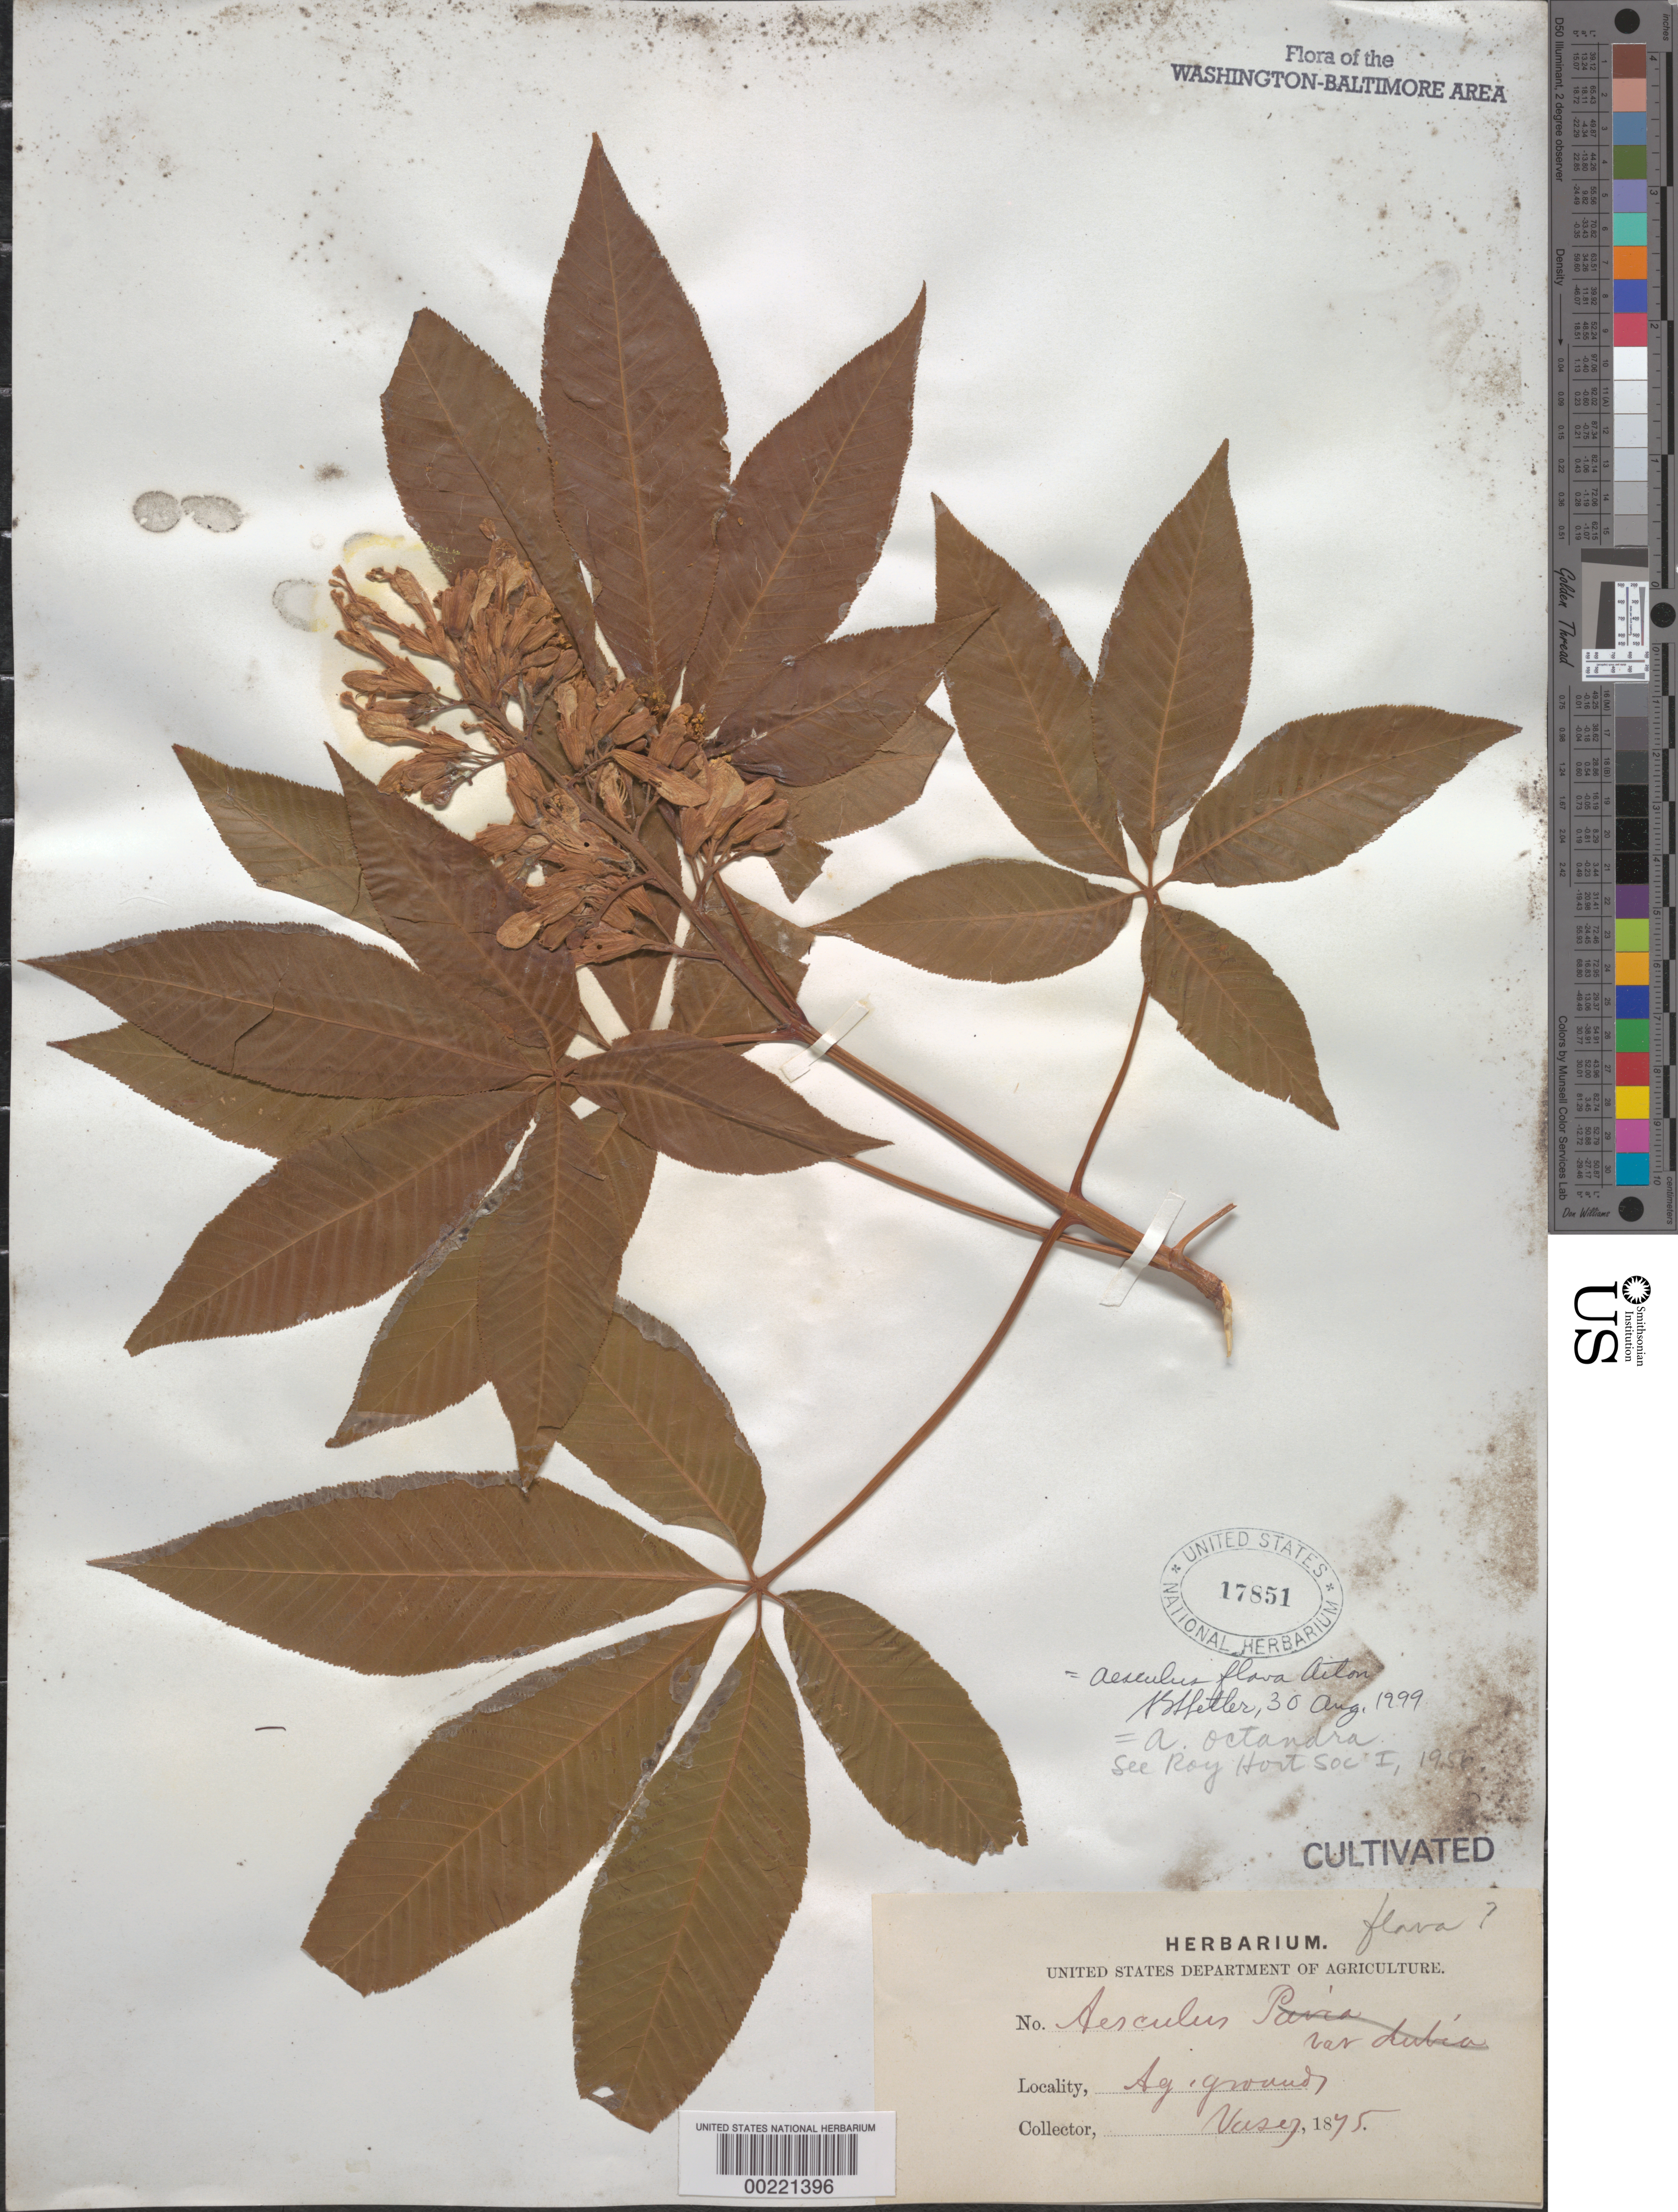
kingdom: Plantae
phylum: Tracheophyta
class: Magnoliopsida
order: Sapindales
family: Sapindaceae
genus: Aesculus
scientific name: Aesculus flava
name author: Sol.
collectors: G. R. Vasey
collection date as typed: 1875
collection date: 1875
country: United States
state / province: District of Columbia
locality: Department of Agriculture grounds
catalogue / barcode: US 17851